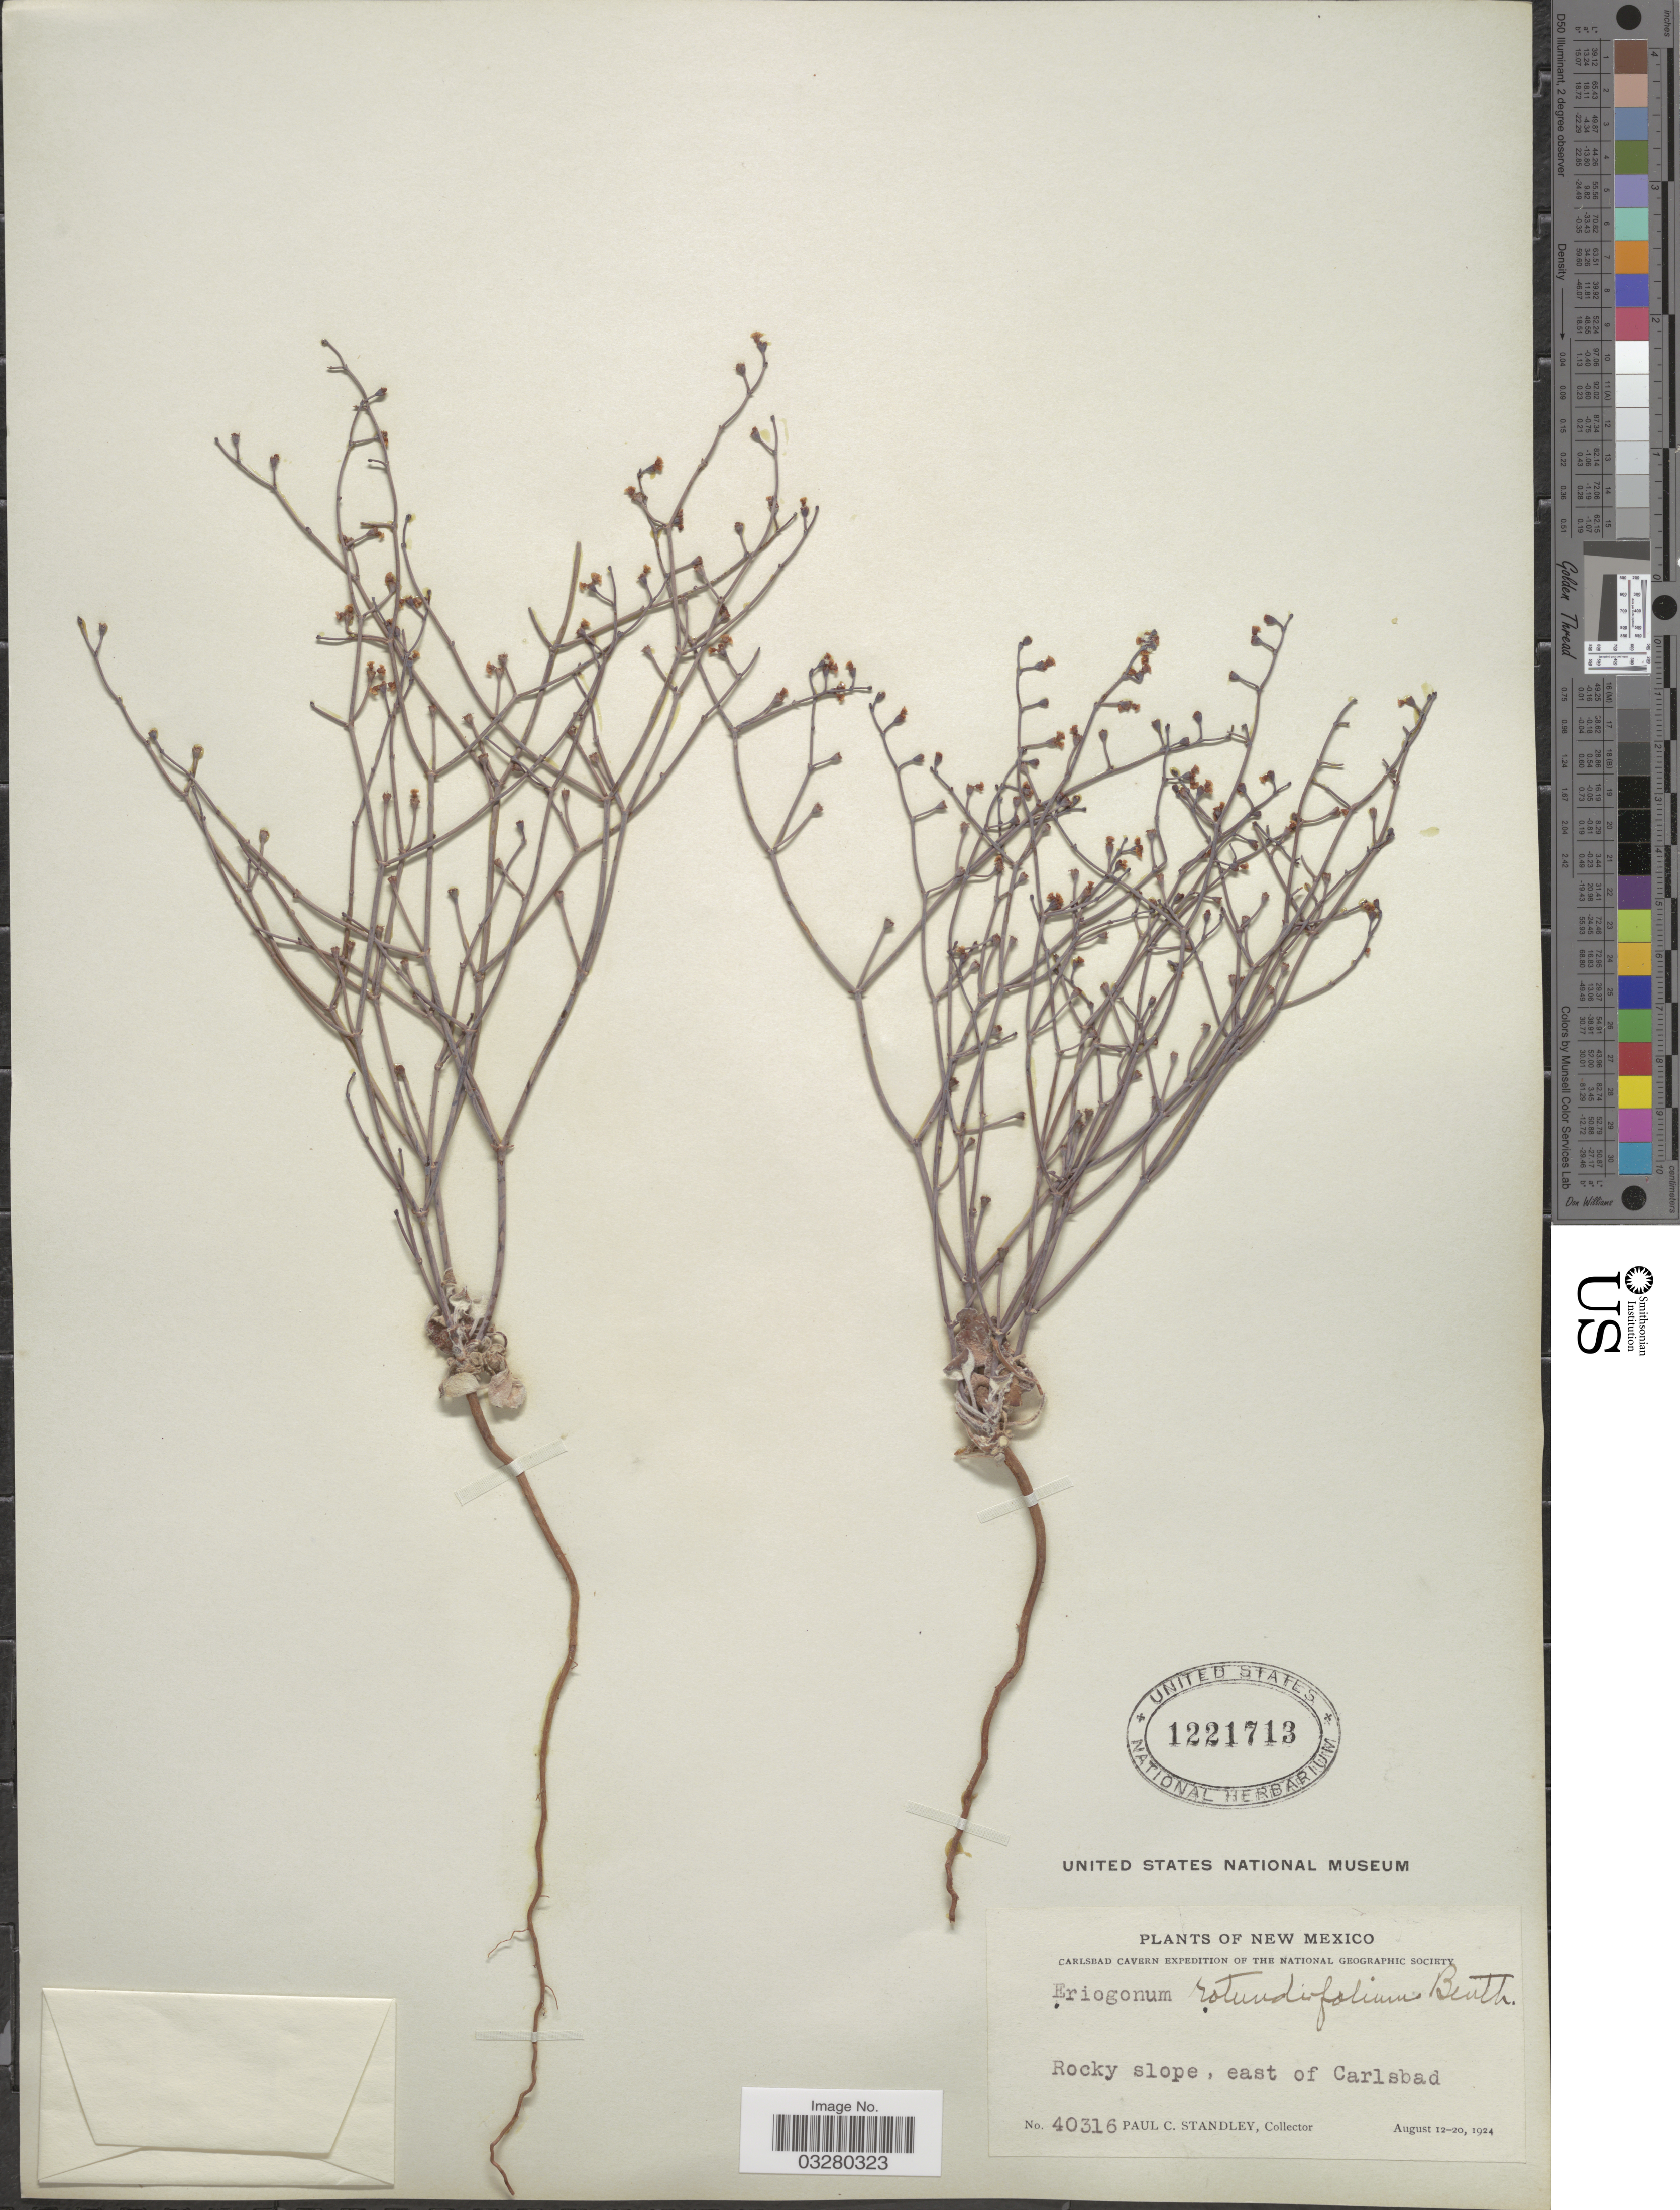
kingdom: Plantae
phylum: Tracheophyta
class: Magnoliopsida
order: Caryophyllales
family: Polygonaceae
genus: Eriogonum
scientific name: Eriogonum rotundifolium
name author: Benth. in DC.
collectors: P. C. Standley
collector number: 40316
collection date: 1924-08-12/1924-08-20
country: United States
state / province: New Mexico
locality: Carlsbad Cavern. Rocky slope, east of Carlsbad.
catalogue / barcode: US 1221713